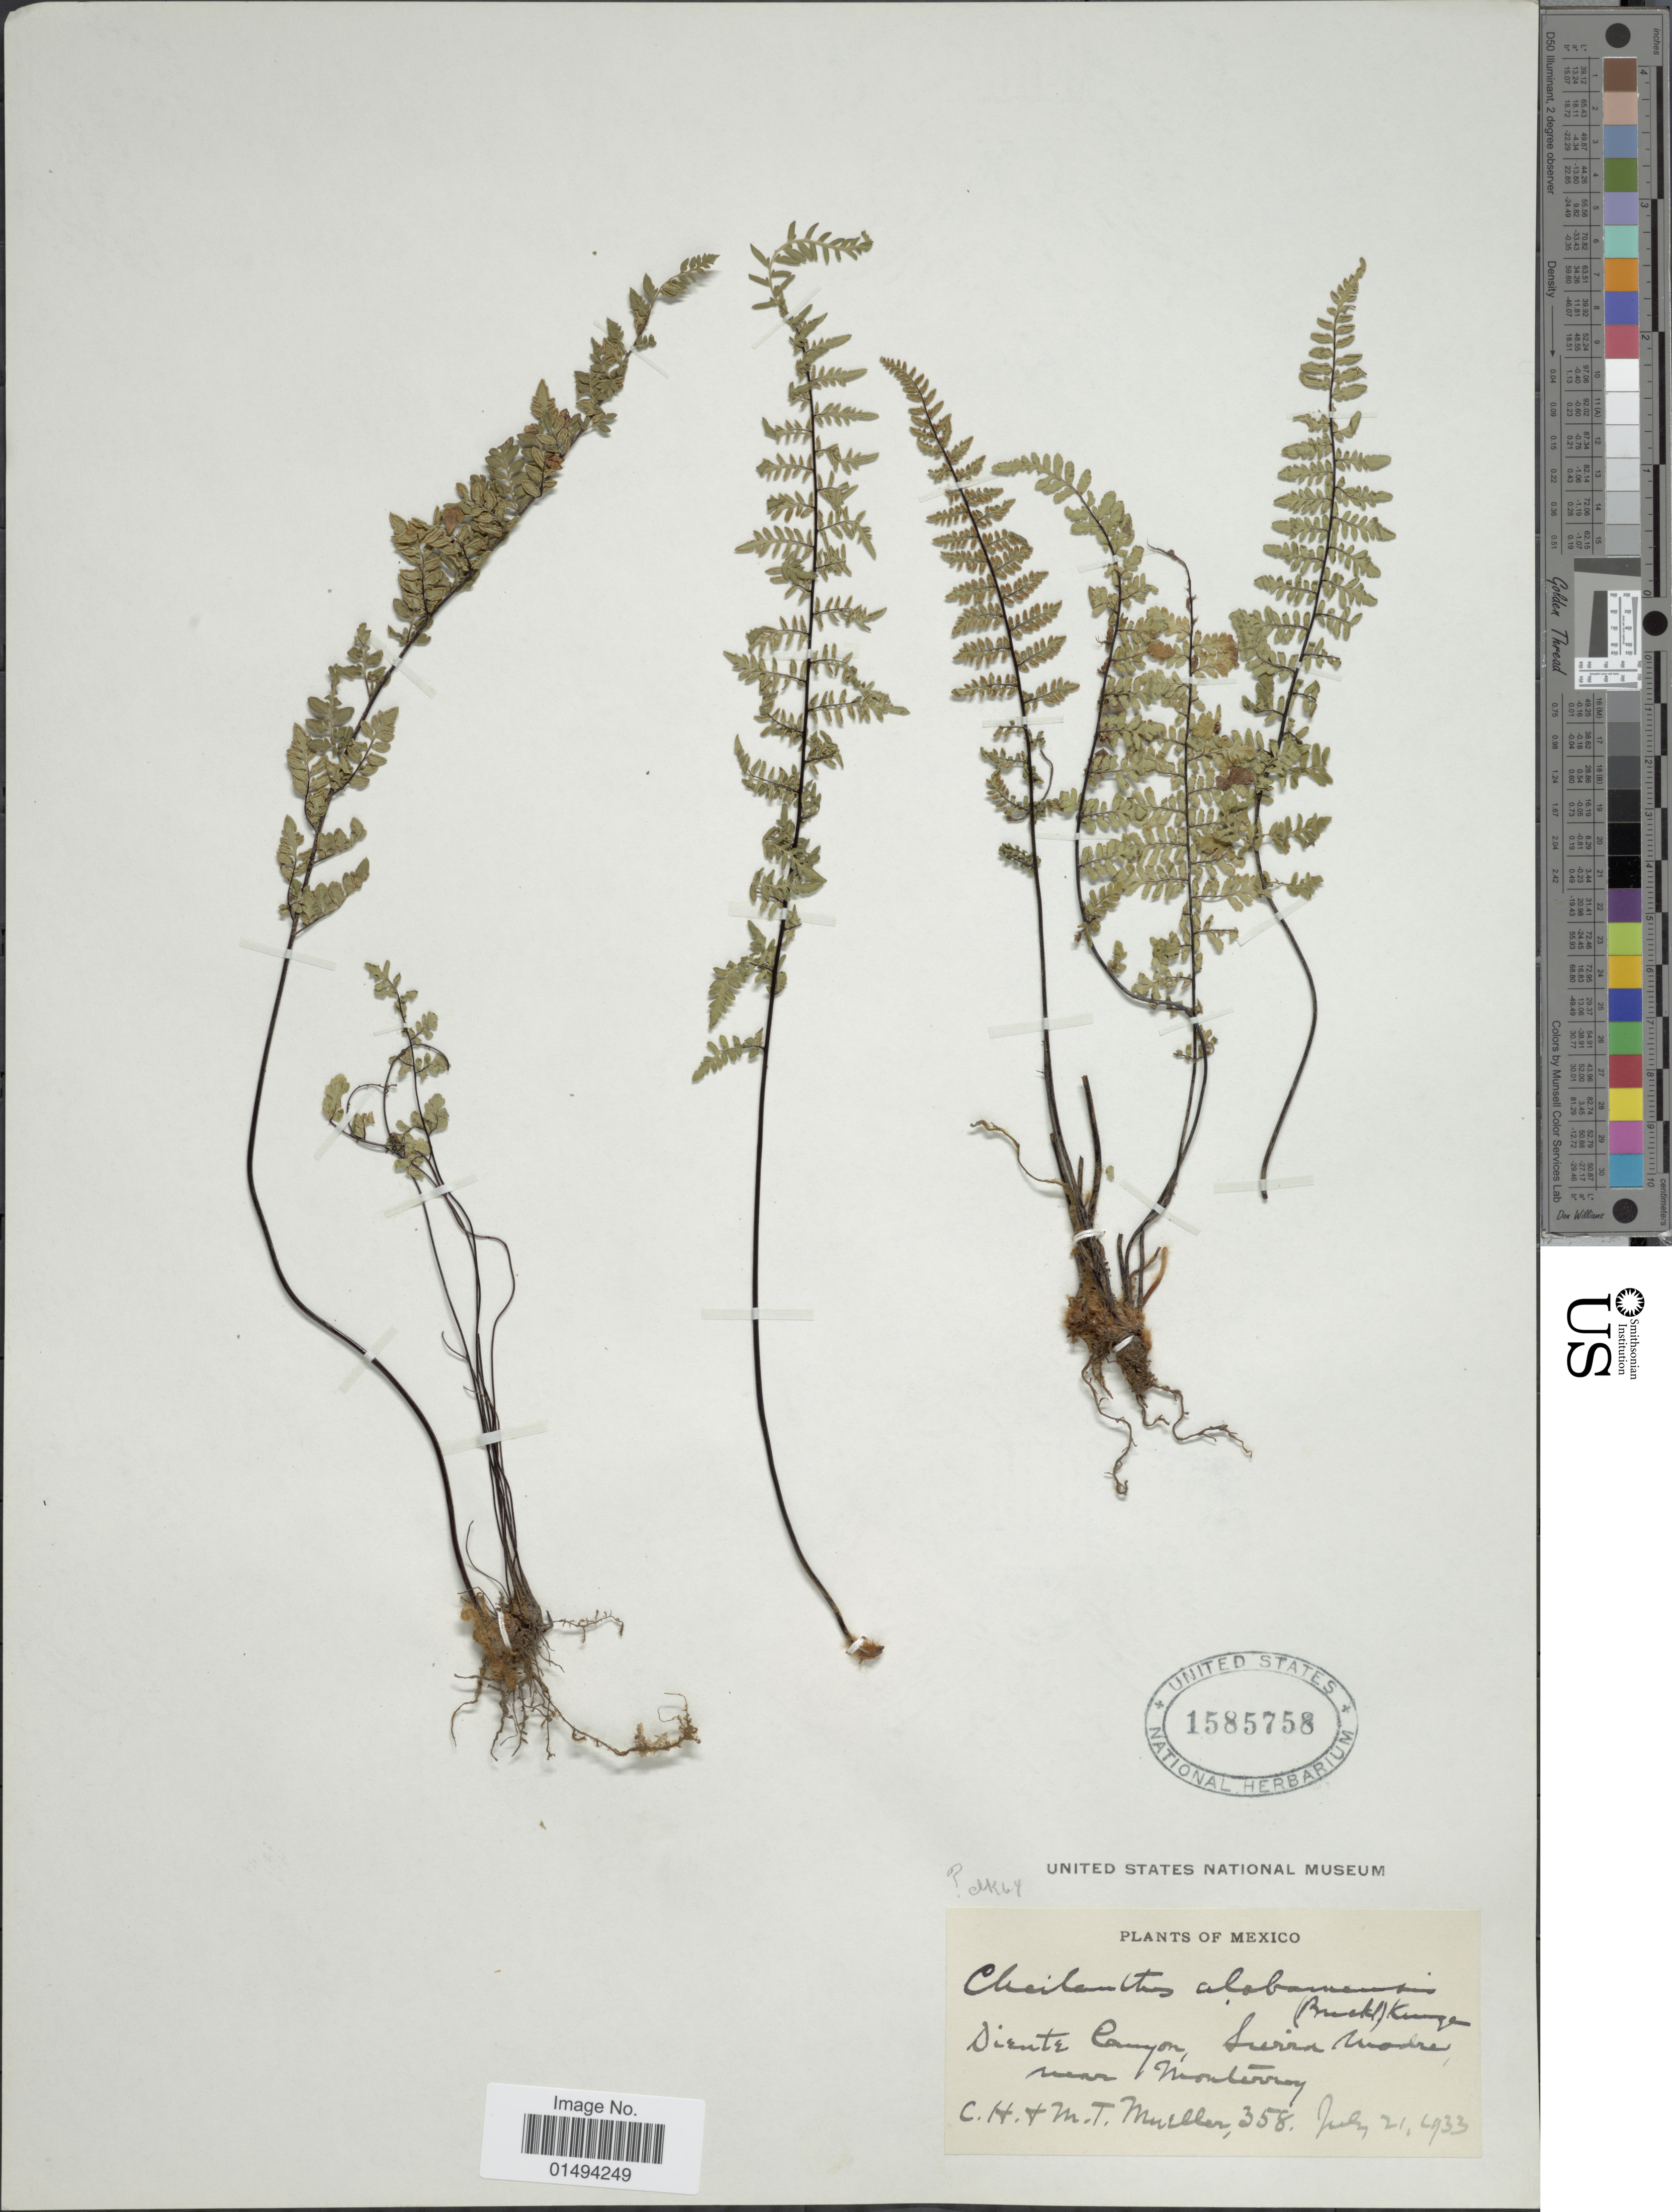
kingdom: Plantae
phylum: Tracheophyta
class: Polypodiopsida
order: Polypodiales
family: Pteridaceae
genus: Myriopteris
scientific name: Myriopteris alabamensis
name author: (Buckley) Grusz & Windham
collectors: C. H. Mueller & M. Mueller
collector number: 358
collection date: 1933-07-21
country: Mexico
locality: Diente Canyon, Sierra Madre near Monterrey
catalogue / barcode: US 1585758